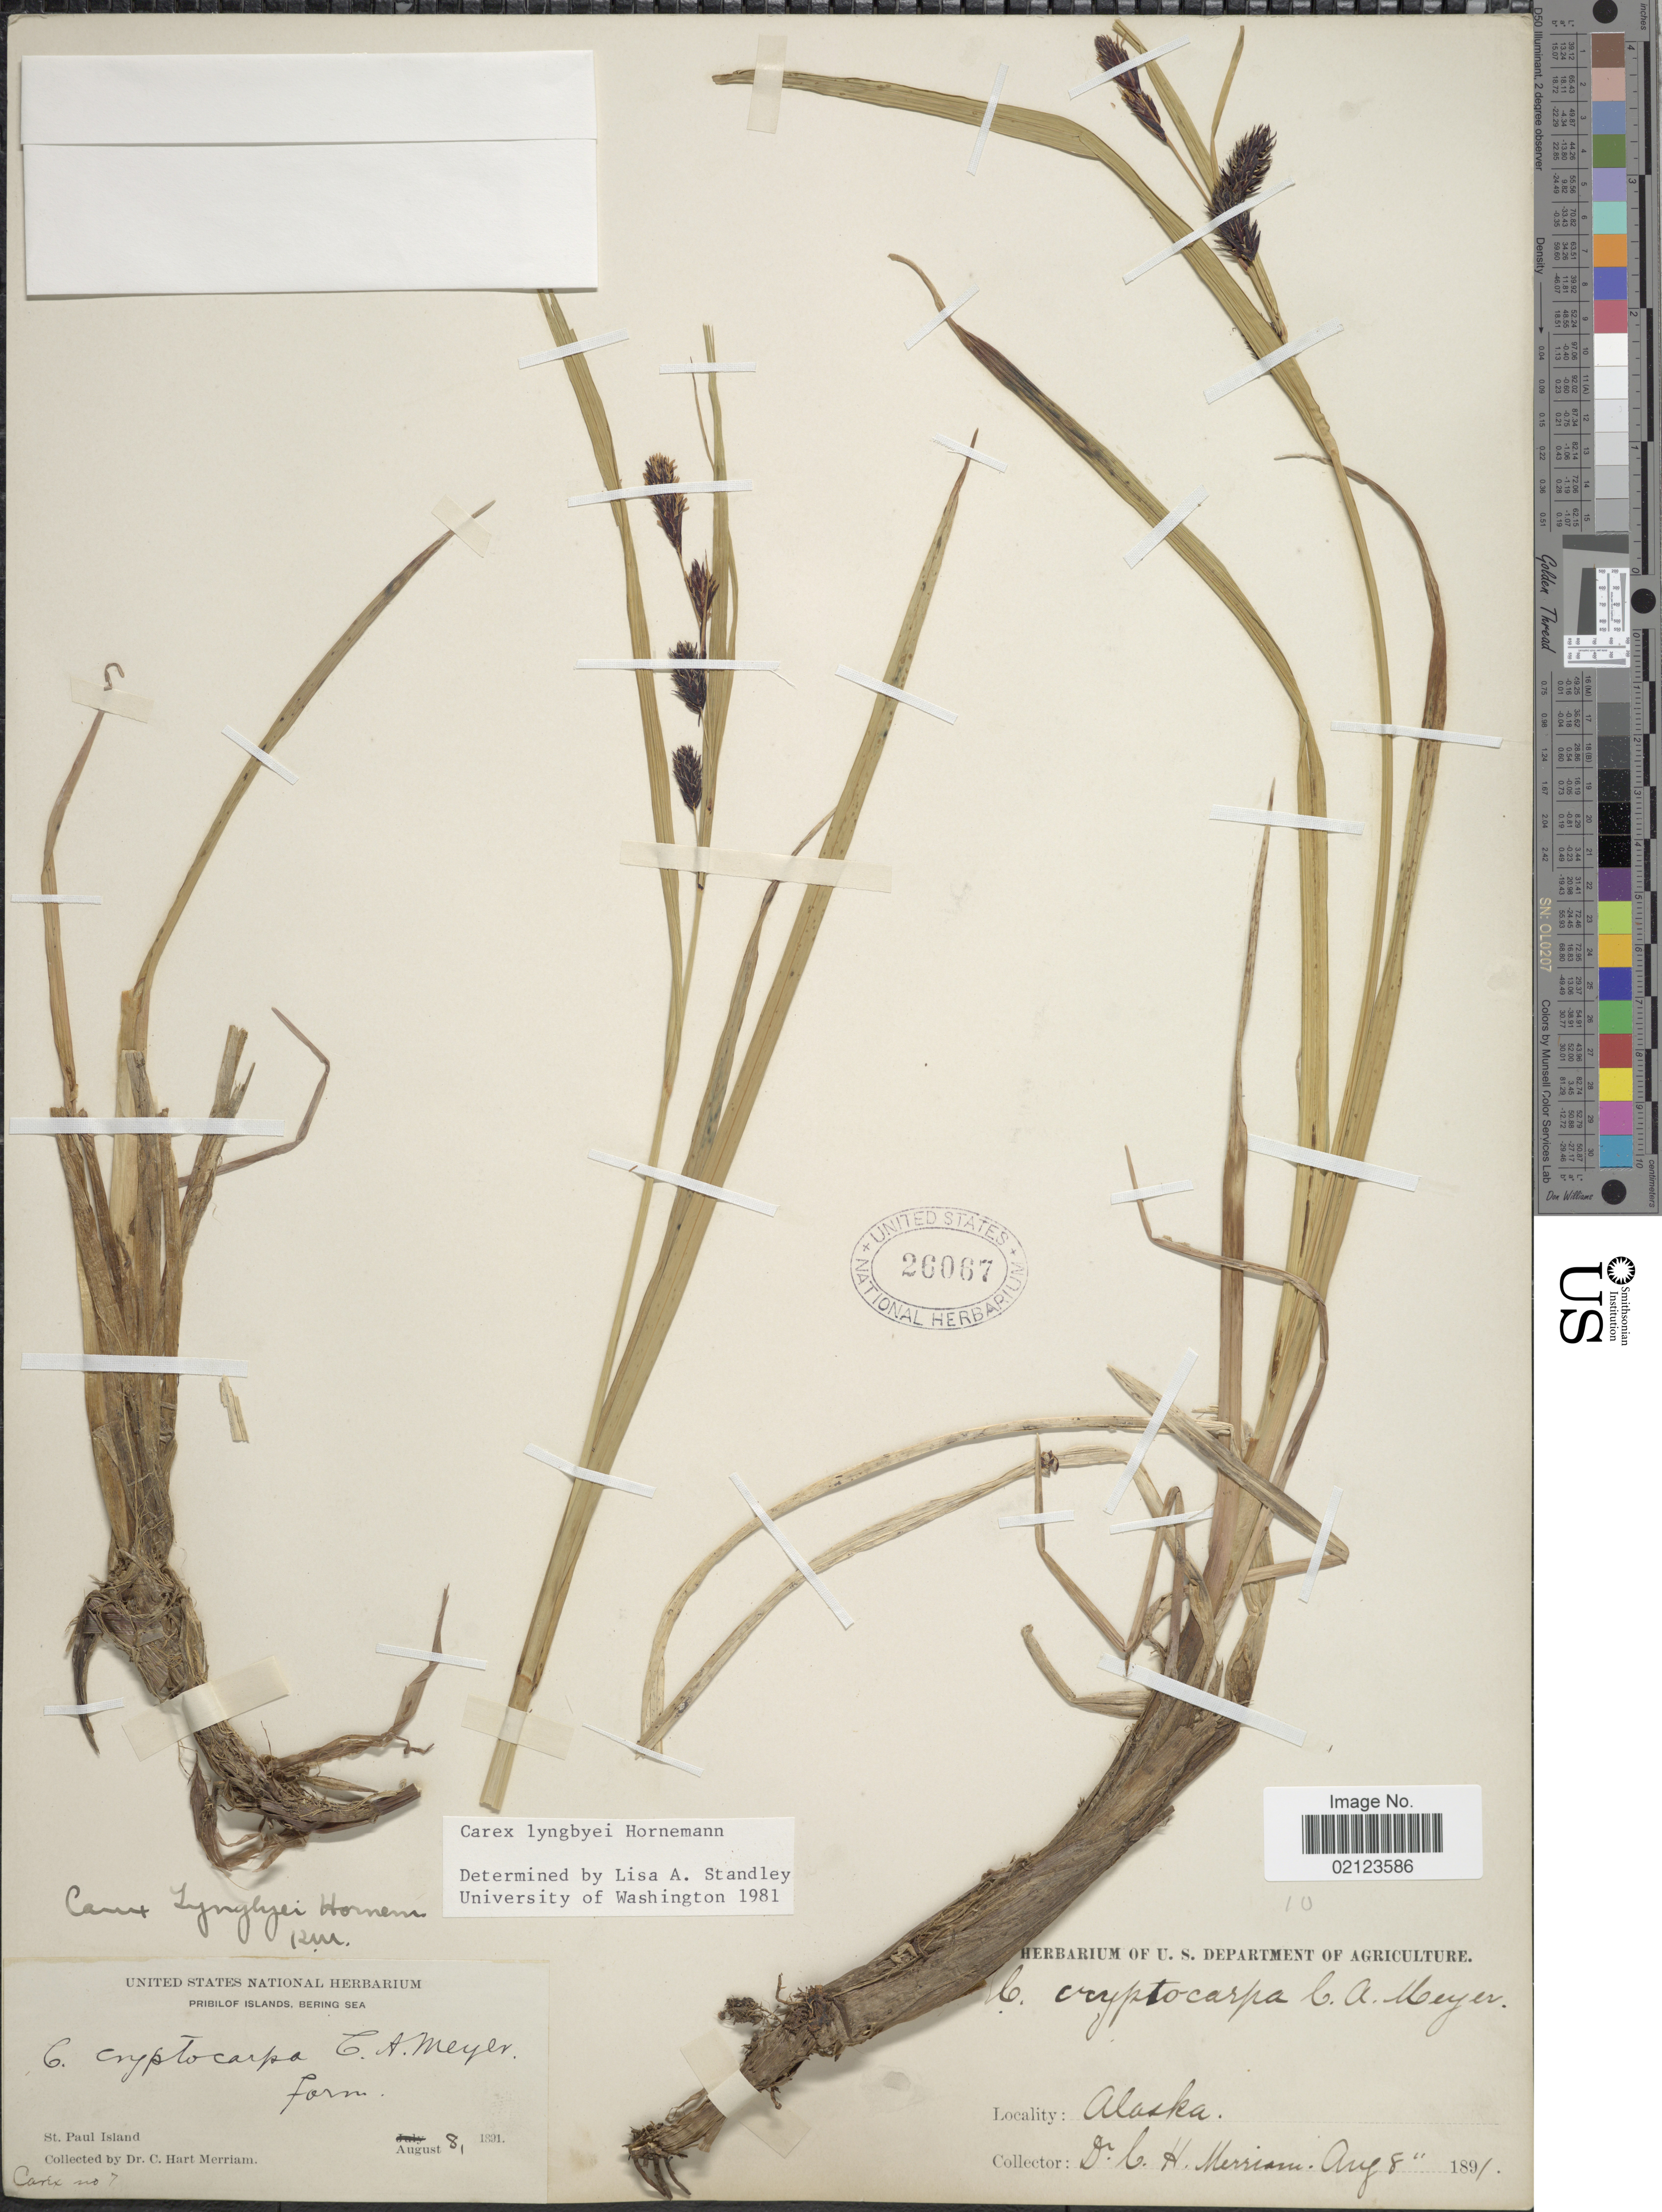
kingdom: Plantae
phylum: Tracheophyta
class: Liliopsida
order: Poales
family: Cyperaceae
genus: Carex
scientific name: Carex lyngbyei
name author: Hornem.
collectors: C. Merriam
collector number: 7 ?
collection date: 1891-08-08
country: United States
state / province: Alaska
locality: Pribilof Islands, Bering Sea. St. Paul Island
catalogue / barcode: US 26067